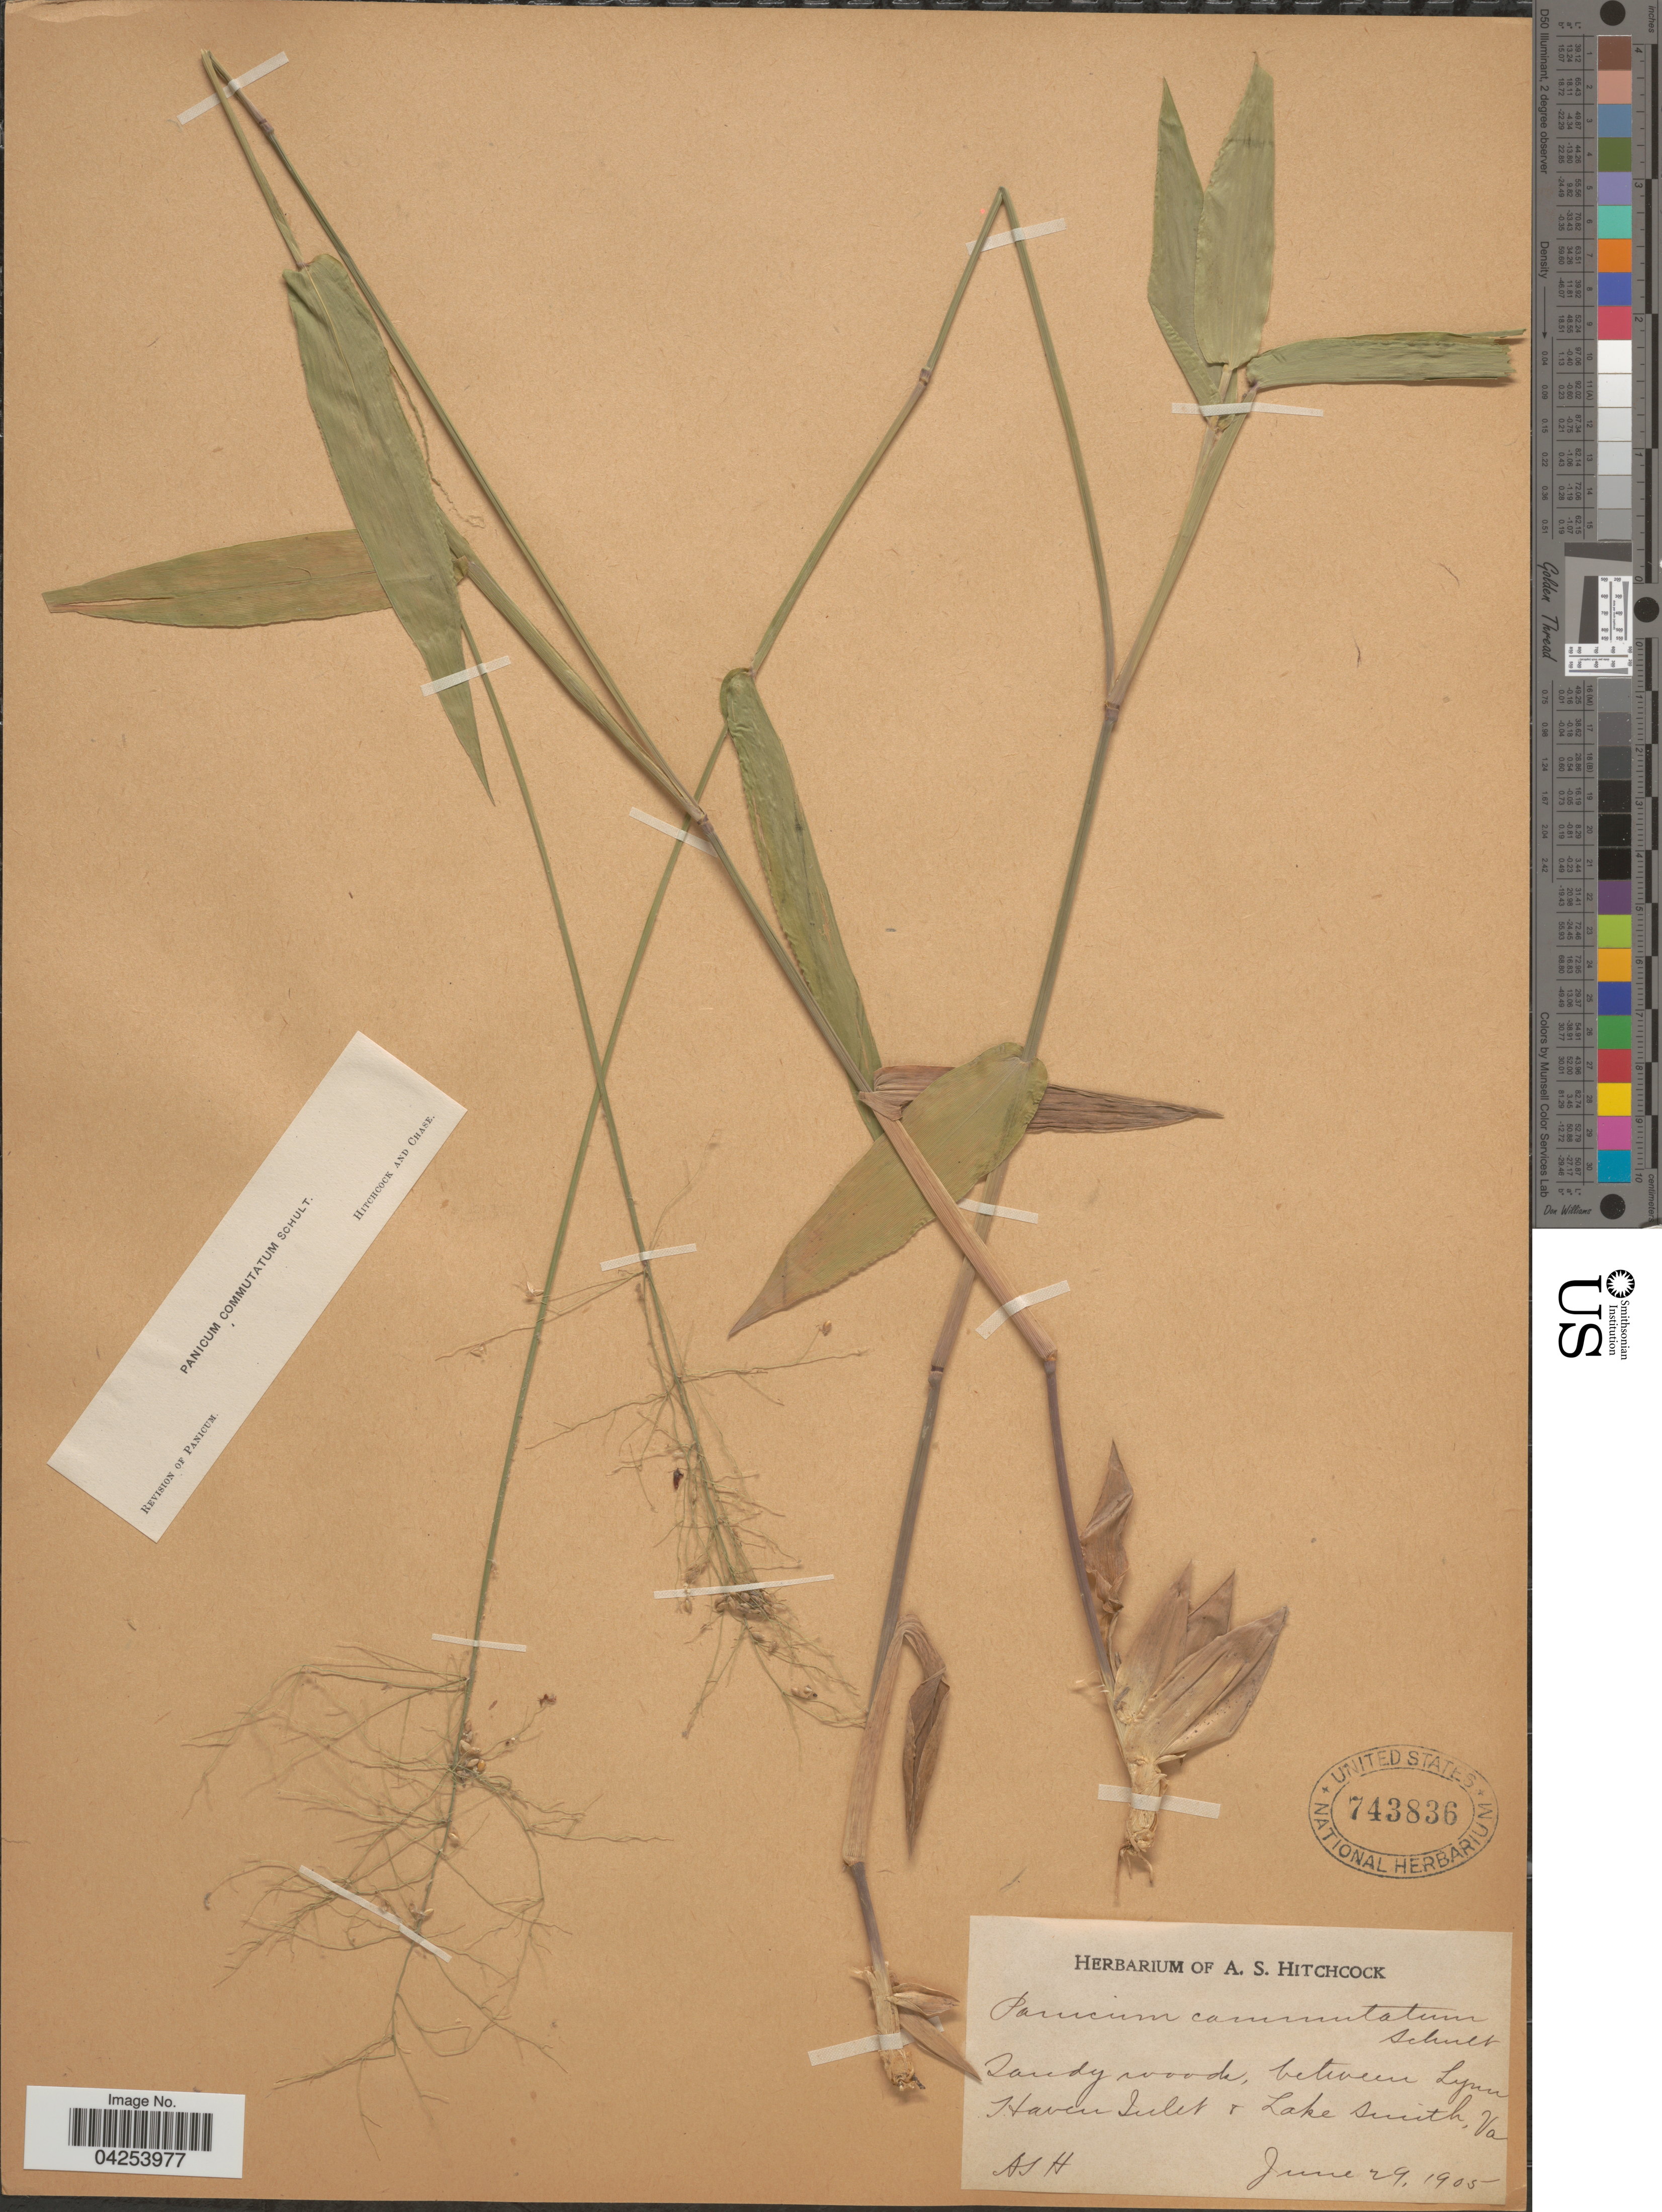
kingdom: Plantae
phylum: Tracheophyta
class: Liliopsida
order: Poales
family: Poaceae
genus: Dichanthelium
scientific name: Dichanthelium commutatum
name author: (Schult.) Gould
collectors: A. S. Hitchcock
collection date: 1905-06-29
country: United States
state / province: Virginia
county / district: City of Virginia Beach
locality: Sandy woods, between Lynn Haven Inlet & Lake Smith.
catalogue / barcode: US 743836